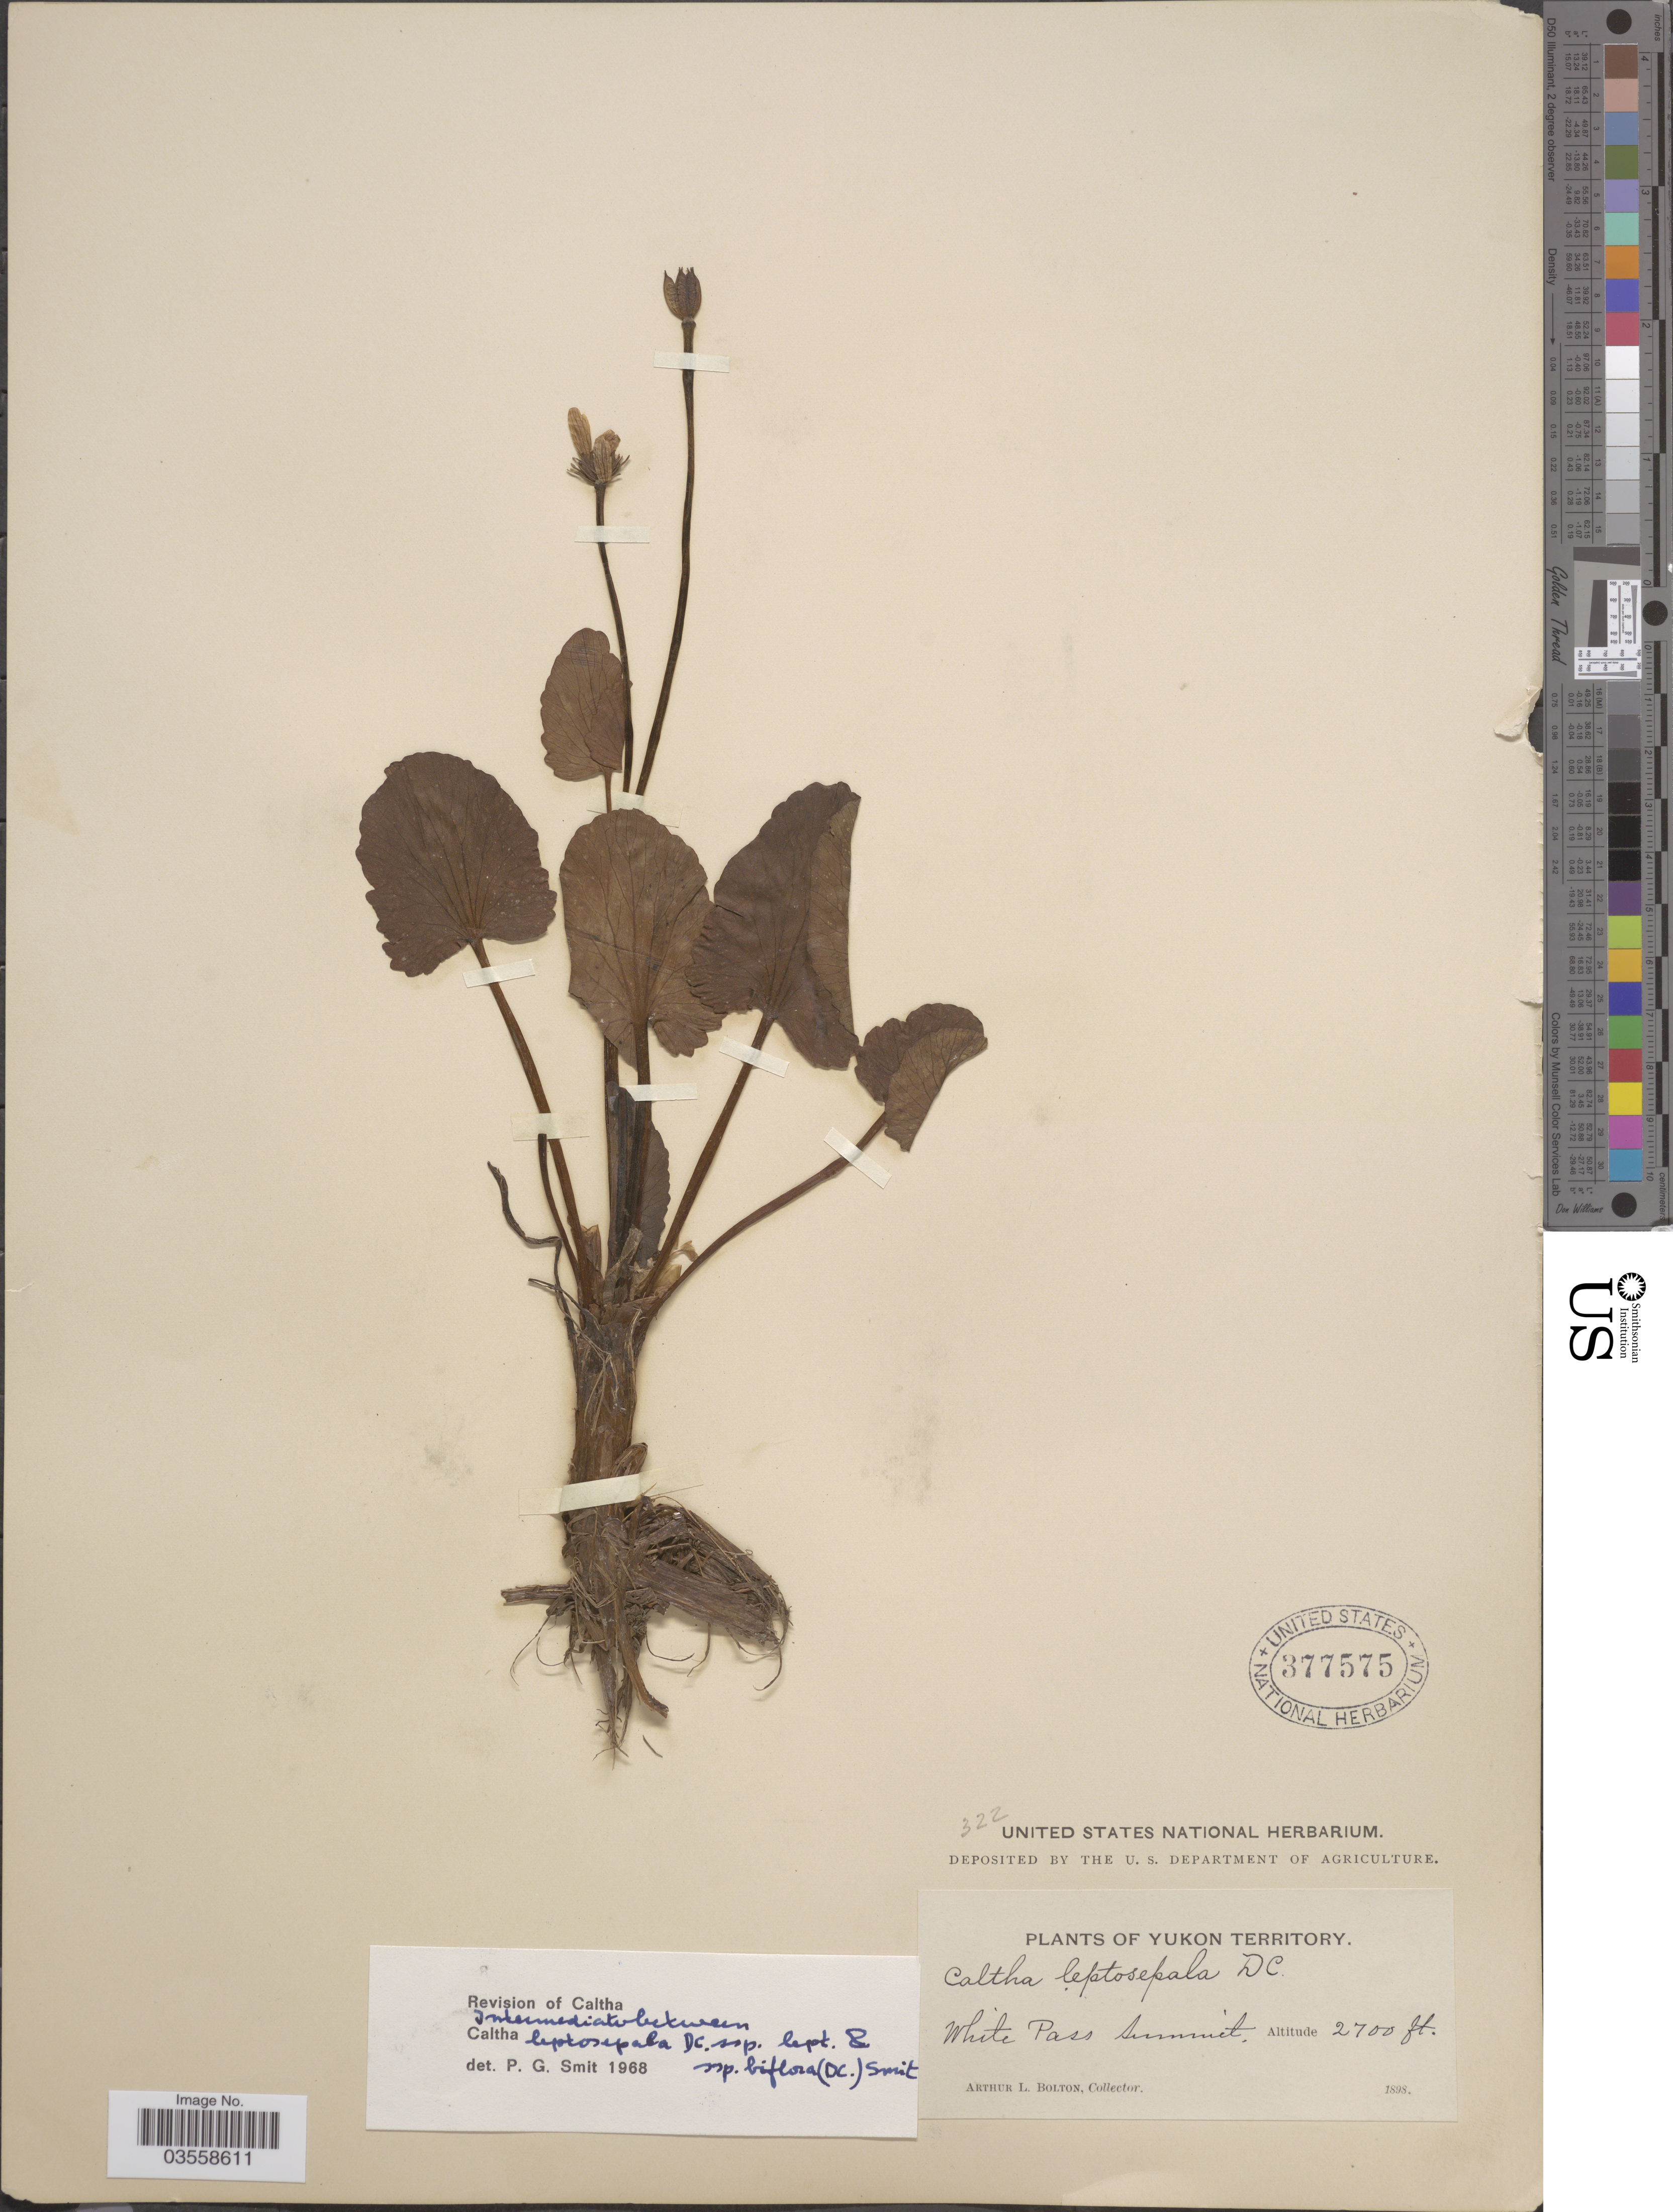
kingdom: Plantae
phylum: Tracheophyta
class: Magnoliopsida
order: Ranunculales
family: Ranunculaceae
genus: Caltha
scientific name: Caltha leptosepala subsp. biflora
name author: DC.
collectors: A. Bolton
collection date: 1898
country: Canada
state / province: Yukon Territory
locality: White Pass Summit.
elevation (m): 823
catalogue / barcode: US 377575